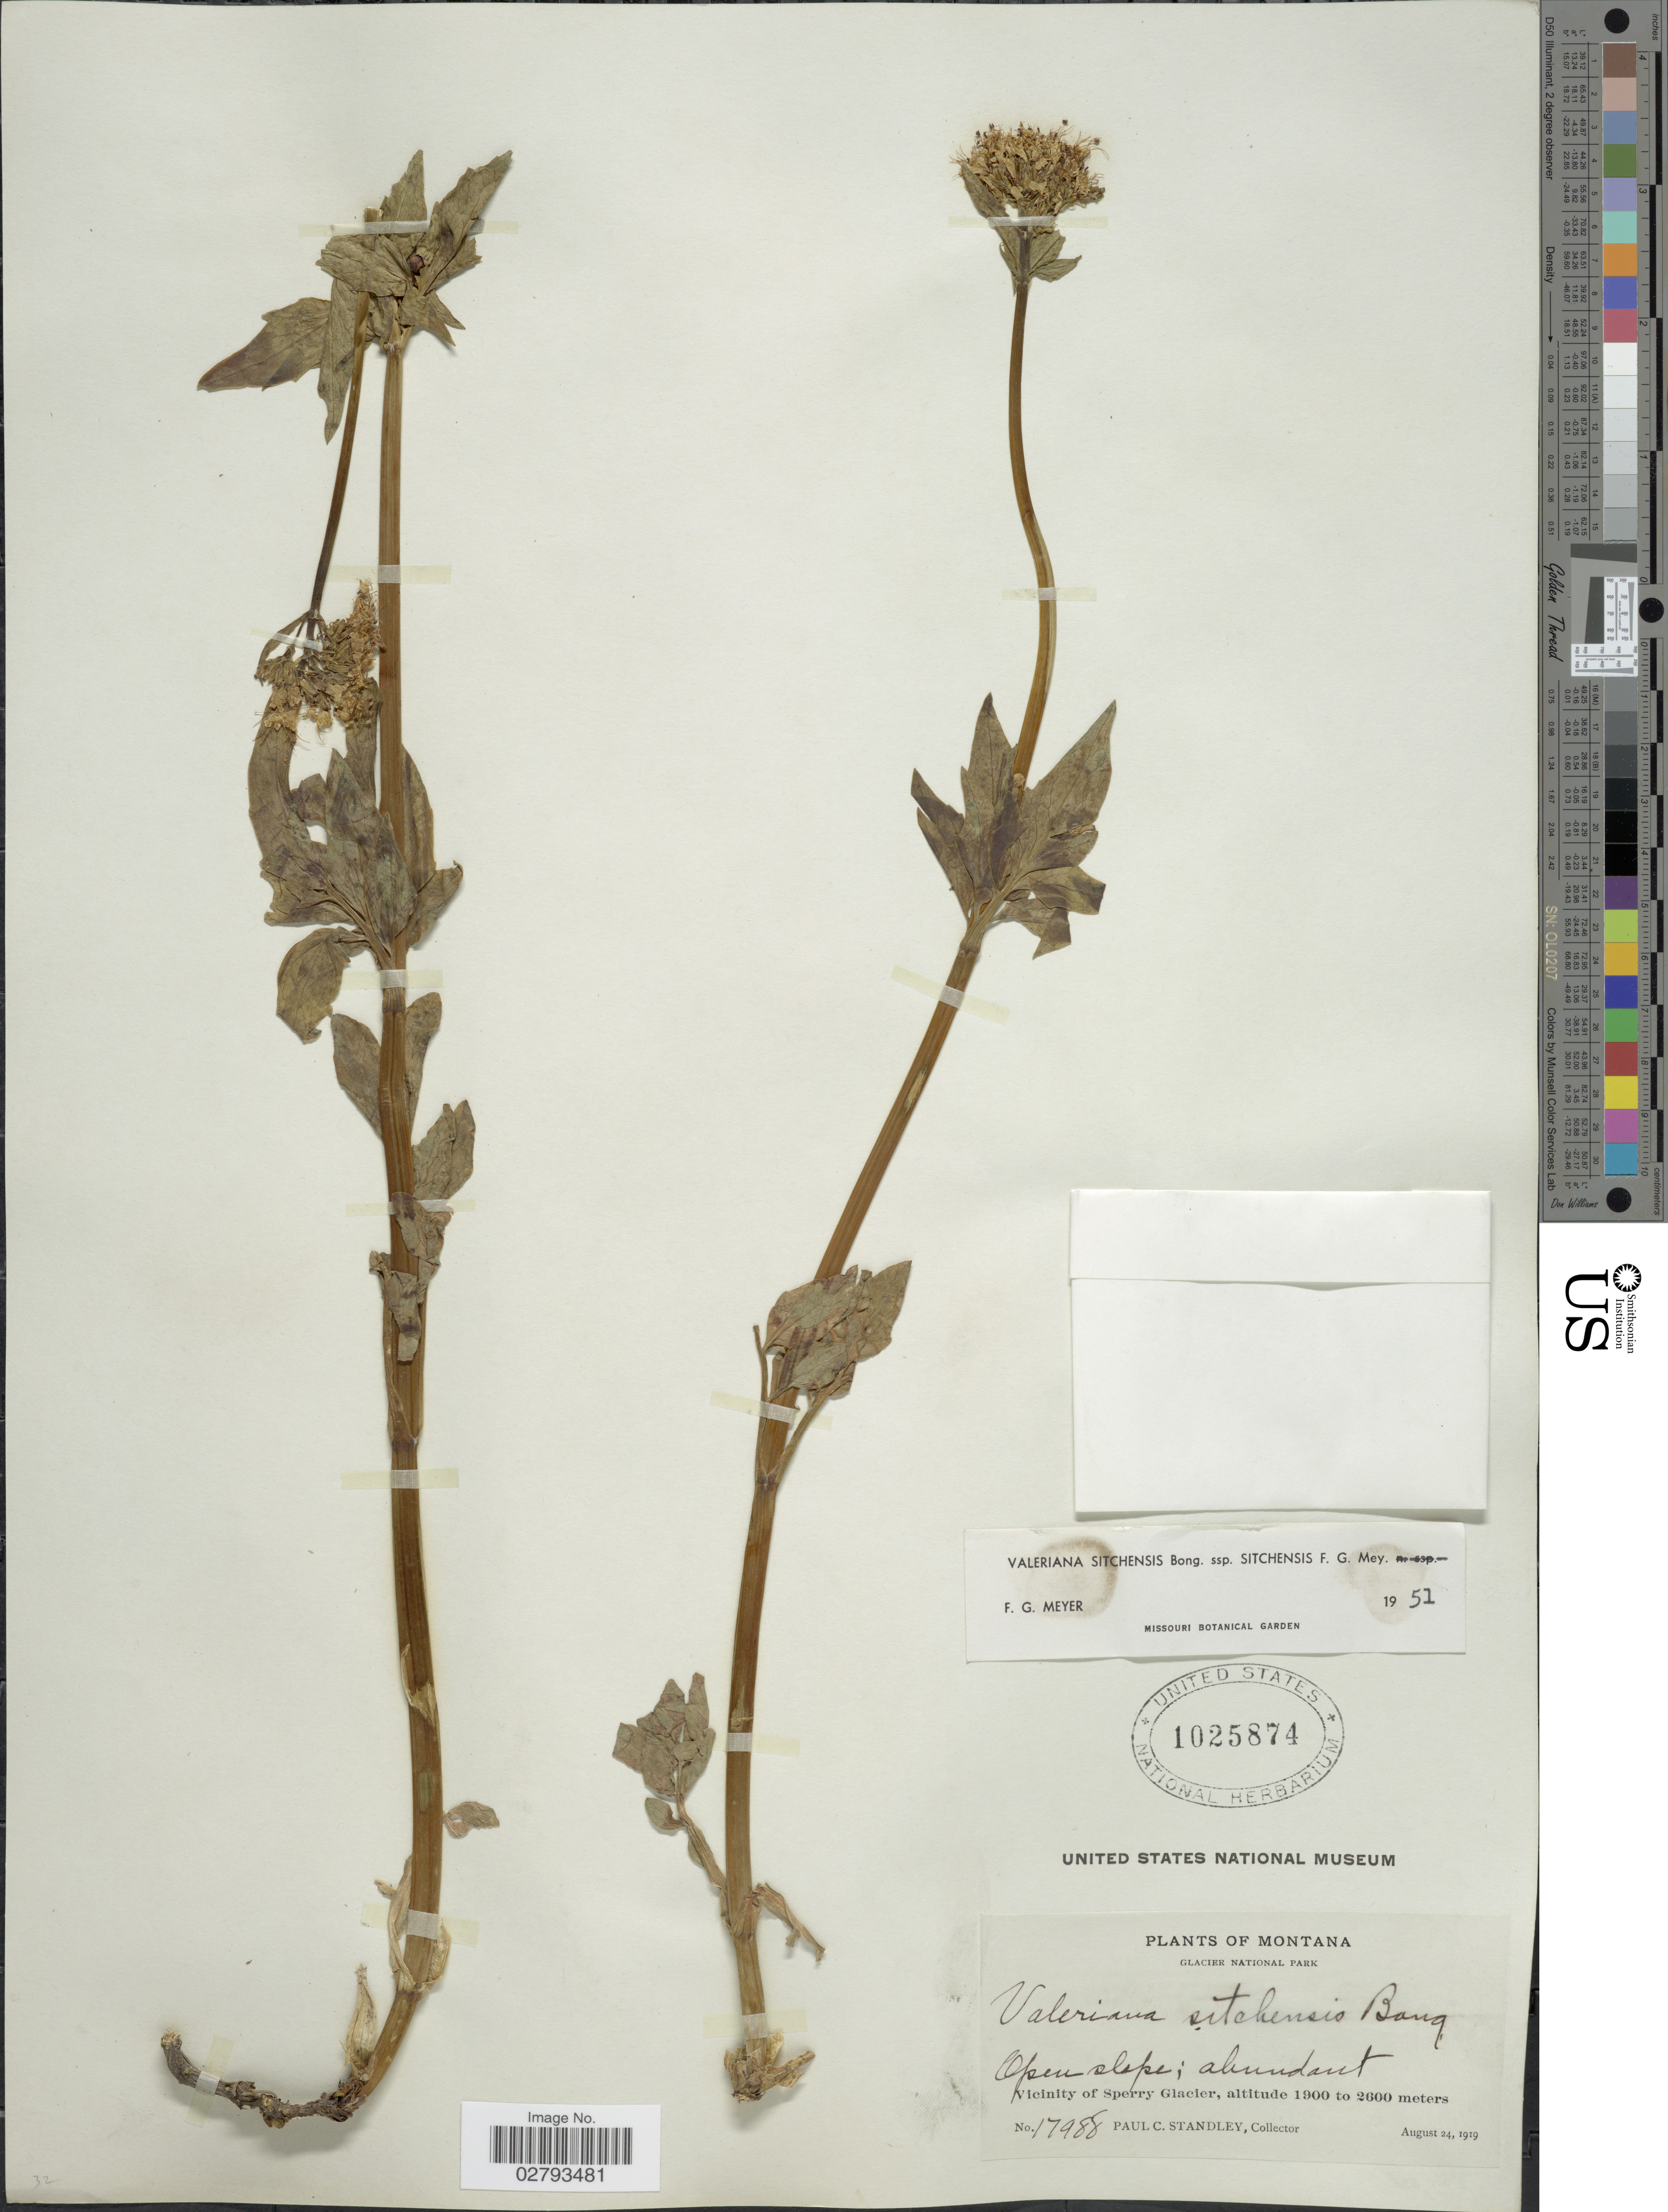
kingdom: Plantae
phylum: Tracheophyta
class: Magnoliopsida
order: Dipsacales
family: Caprifoliaceae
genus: Valeriana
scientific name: Valeriana sitchensis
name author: Bong.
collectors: P. C. Standley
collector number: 17988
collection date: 1919-08-24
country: United States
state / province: Montana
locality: Glacier National Park. Vicinity of Sperry Glacier.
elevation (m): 1900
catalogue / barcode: US 1025874